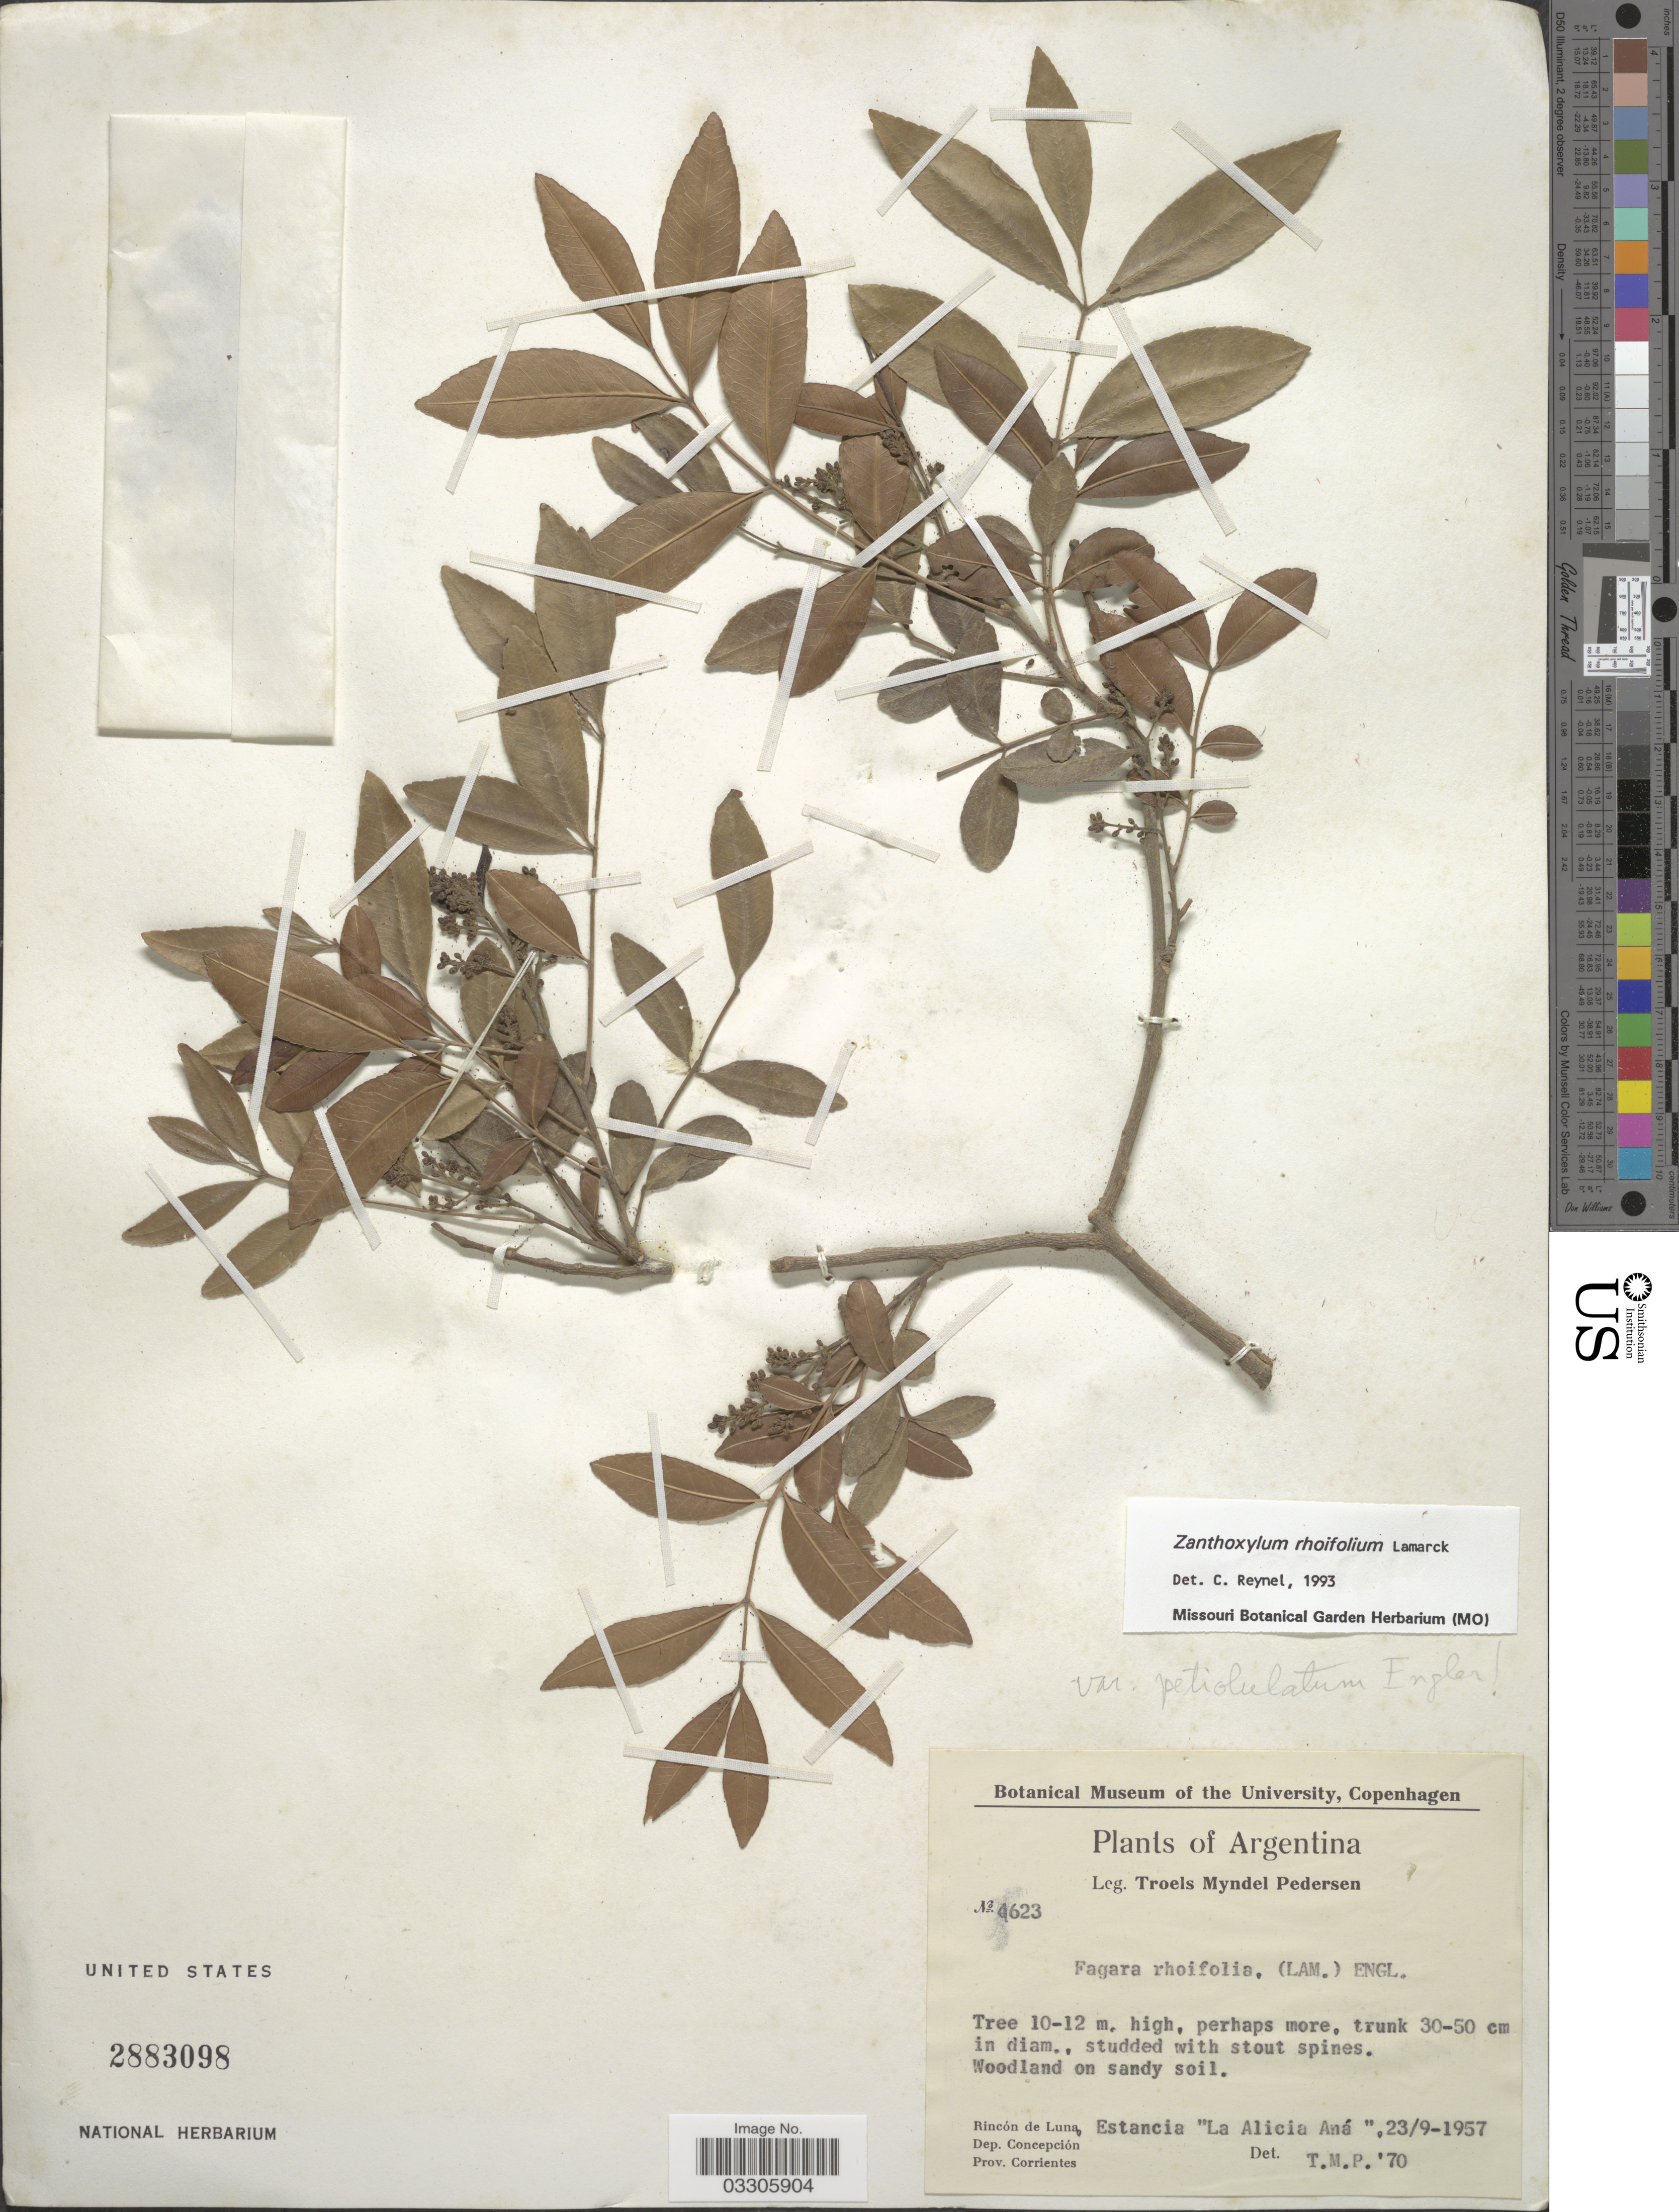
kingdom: Plantae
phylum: Tracheophyta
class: Magnoliopsida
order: Sapindales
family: Rutaceae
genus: Zanthoxylum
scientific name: Zanthoxylum rhoifolium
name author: Lam.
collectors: T. Pederson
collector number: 4623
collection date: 1957-09-23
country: Argentina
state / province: Corrientes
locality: Rincón de Luna, Estancia "La Alicia Aná", Dep. Concepción.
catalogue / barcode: US 2883098